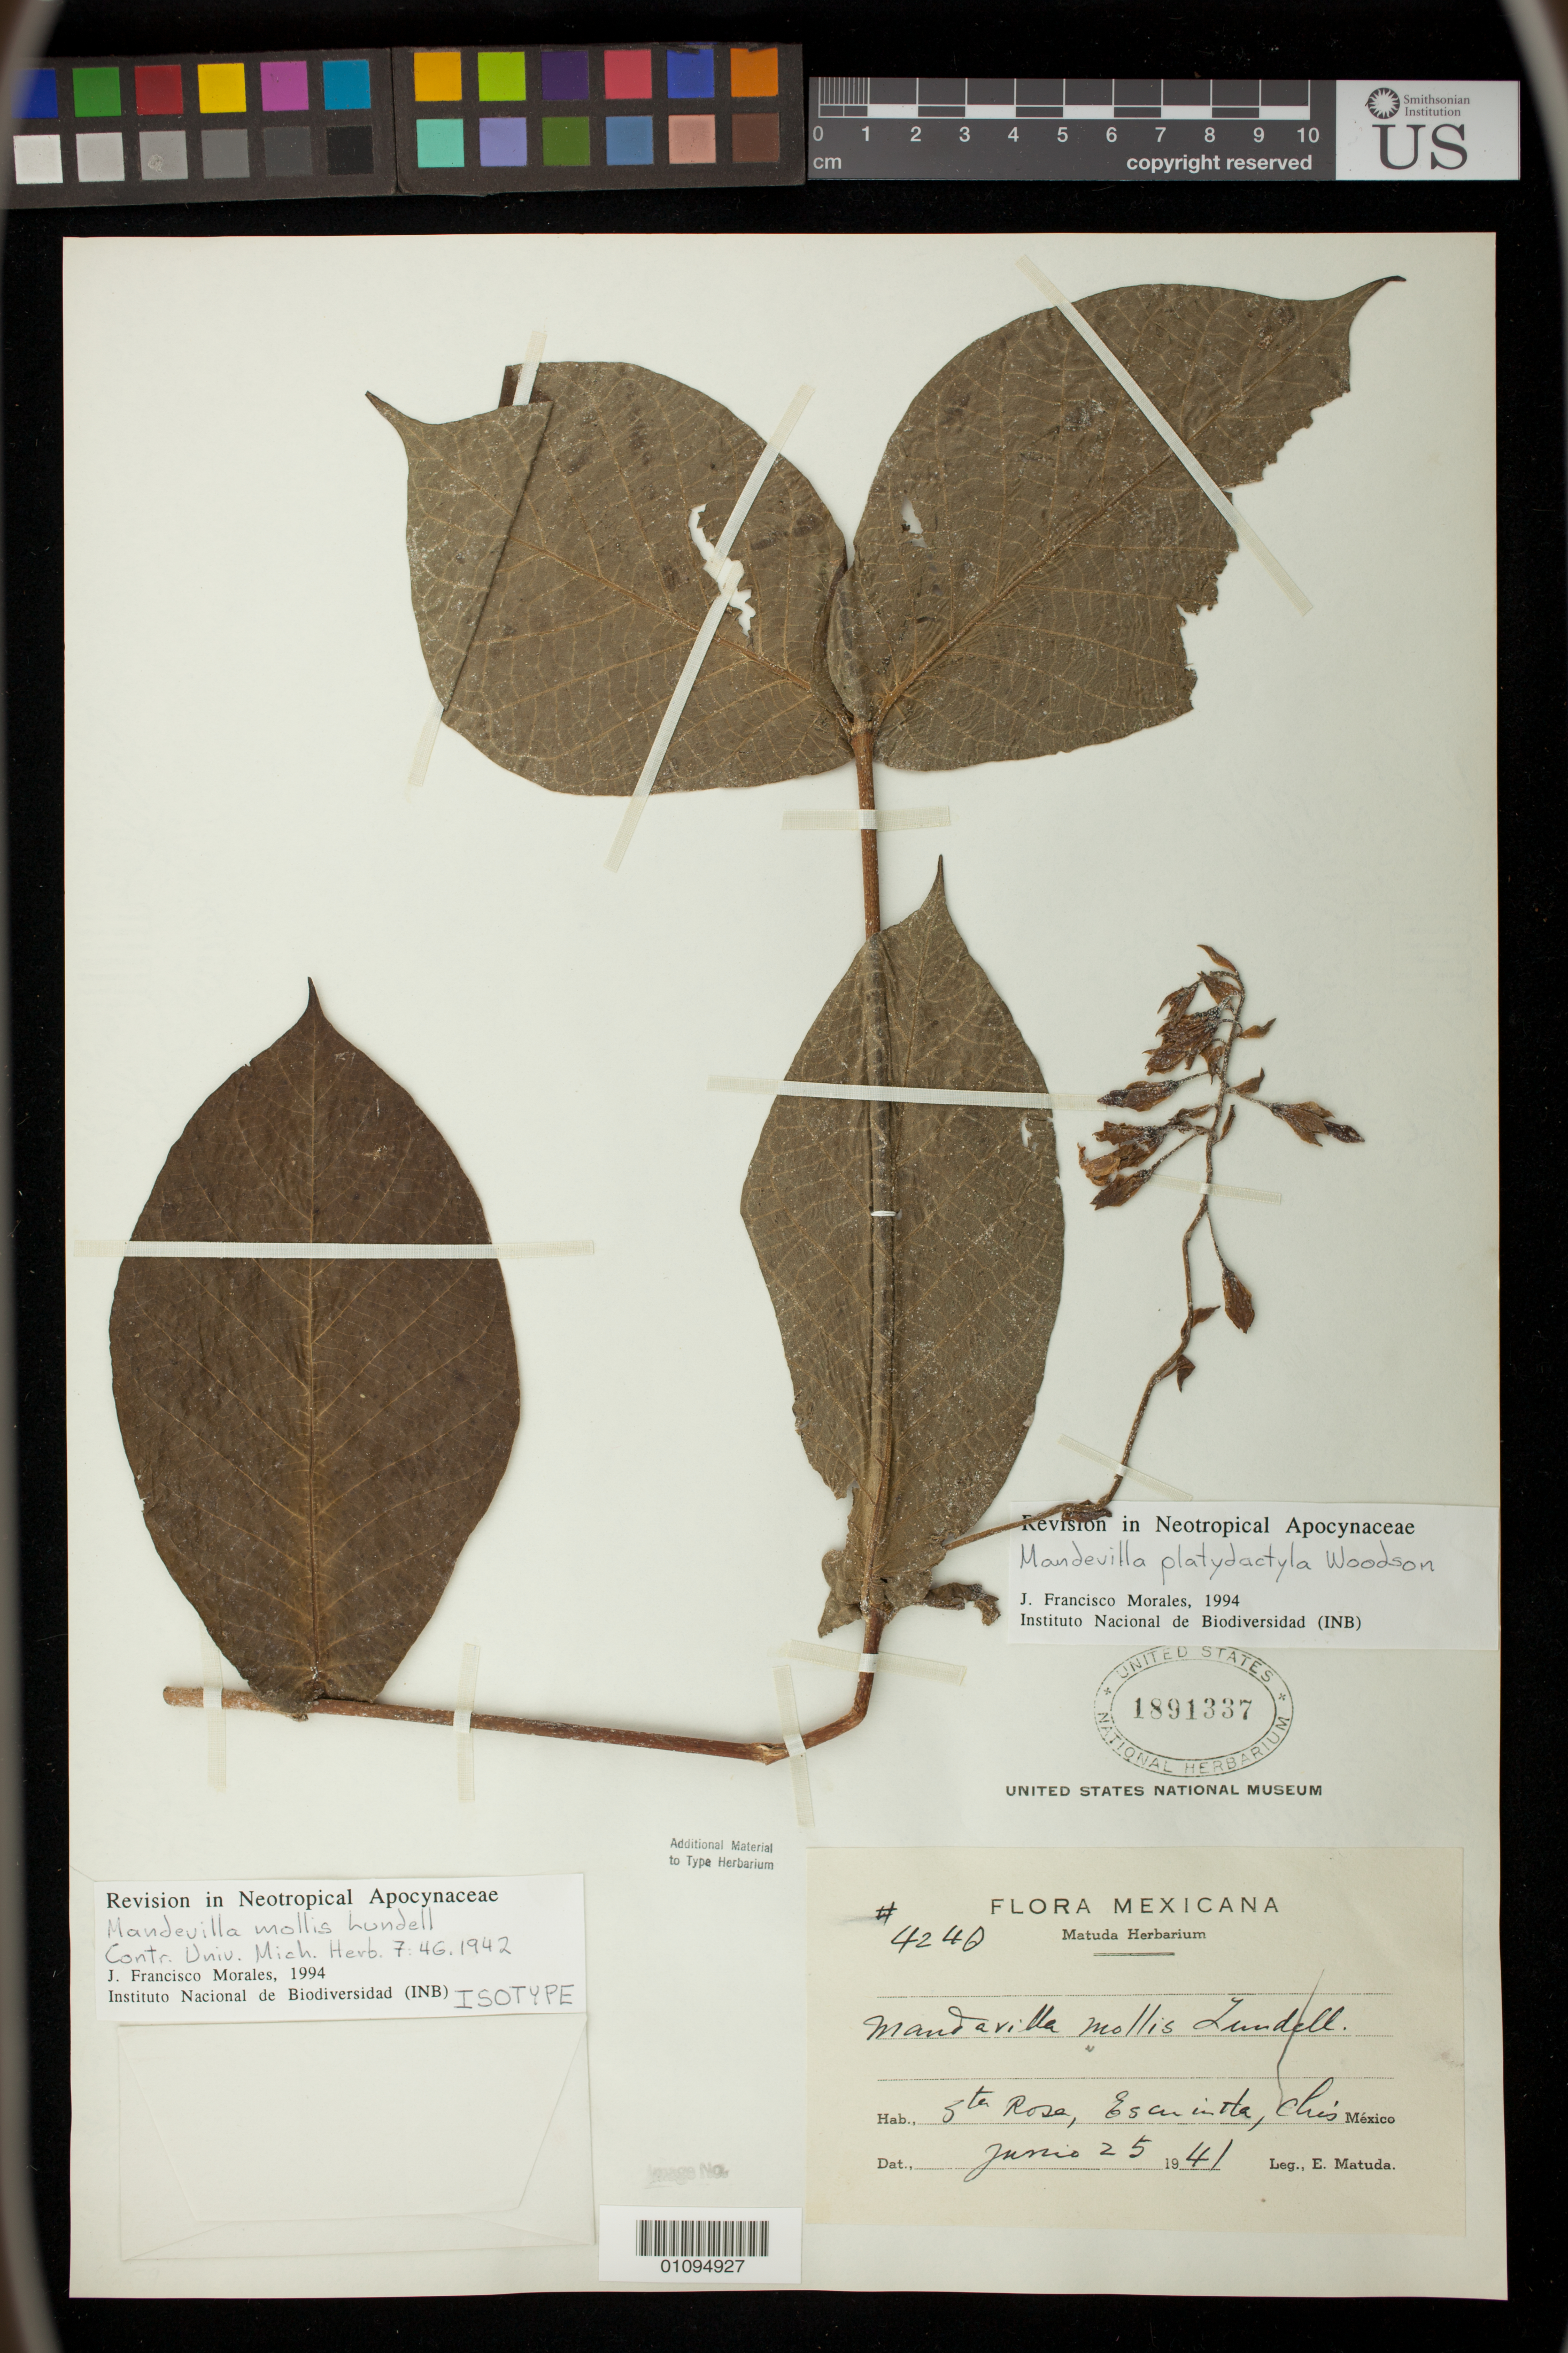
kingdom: Plantae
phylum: Tracheophyta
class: Magnoliopsida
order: Gentianales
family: Apocynaceae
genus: Mandevilla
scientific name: Mandevilla mollis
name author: Lundell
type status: Isotype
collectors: E. Matuda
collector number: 4240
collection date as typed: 20 Jun 1941 to 25 Jun 1941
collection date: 1941-06-20/1941-06-25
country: Mexico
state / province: Chiapas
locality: Sta. Rosa, Escuintla, Chiapas.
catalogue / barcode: US 1891337